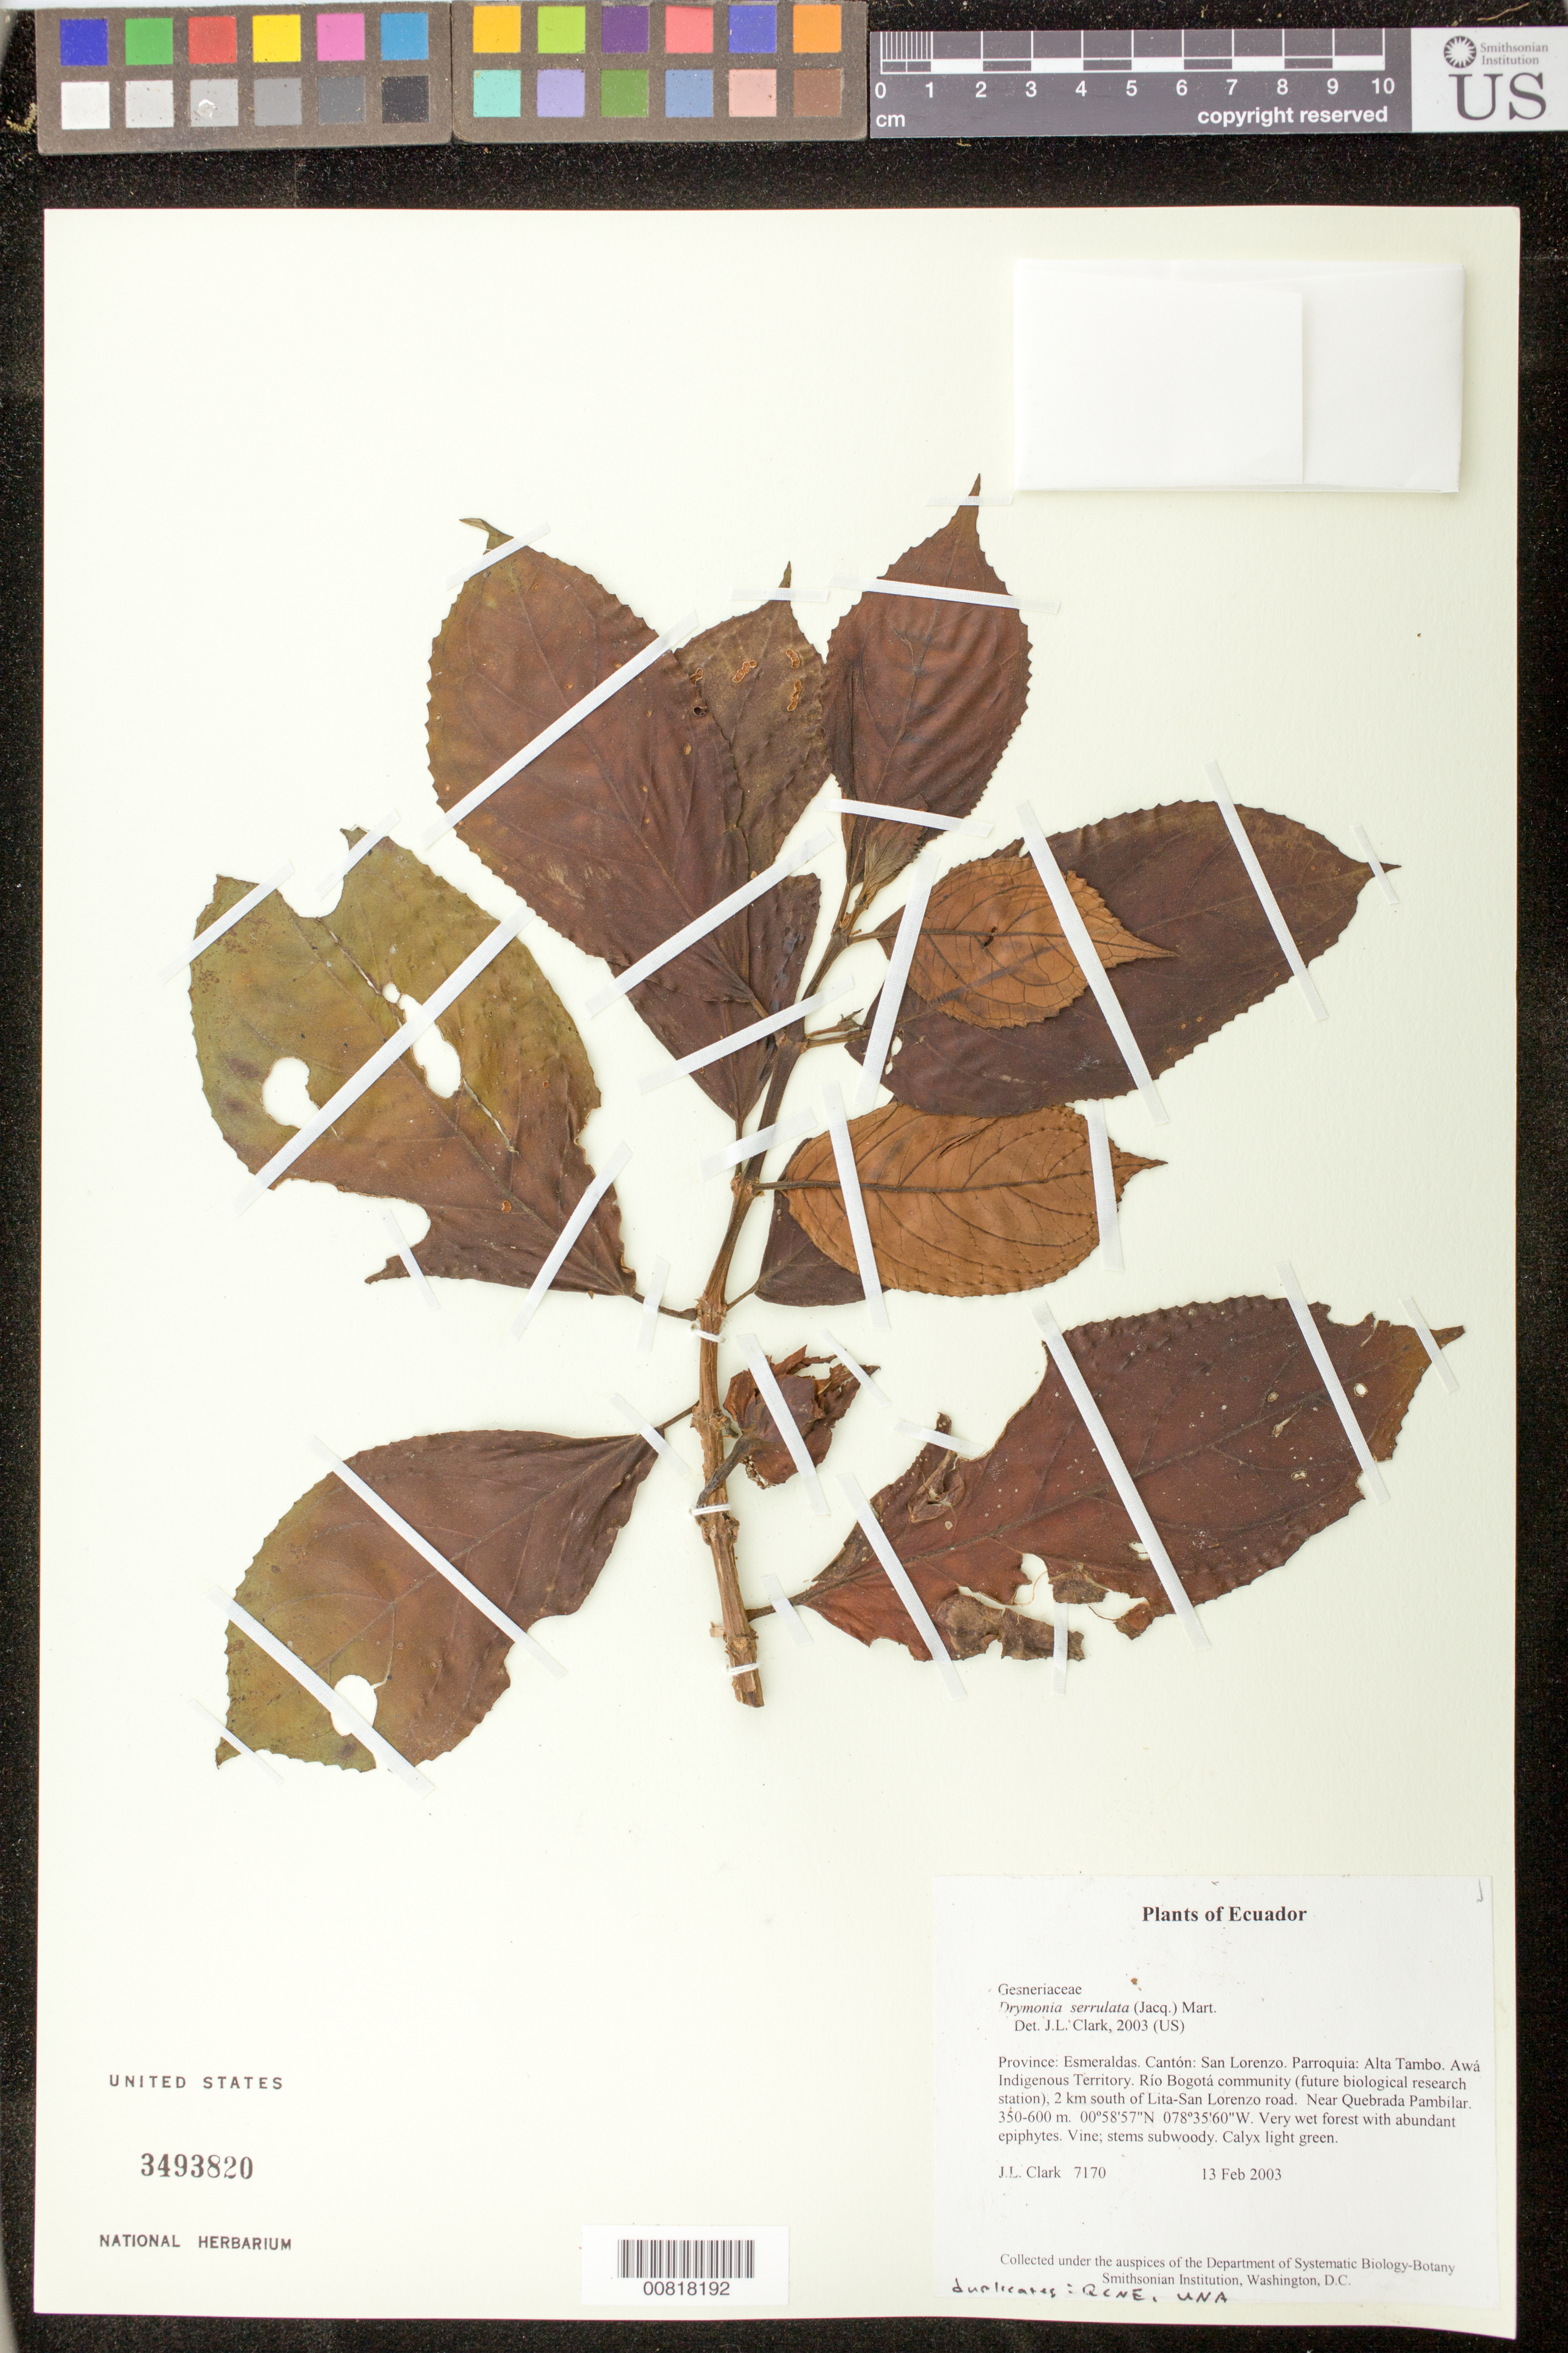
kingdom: Plantae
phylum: Tracheophyta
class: Magnoliopsida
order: Lamiales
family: Gesneriaceae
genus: Drymonia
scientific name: Drymonia serrulata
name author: (Jacq.) Mart.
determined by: Clark, J. L., (SEL), The Marie Selby Botanical Garden (UNITED STATES)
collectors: J. L. Clark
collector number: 7170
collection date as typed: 13 Feb 2003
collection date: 2003-02-13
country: Ecuador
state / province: Esmeraldas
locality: San Lorenzo. Parroquia: Alta Tambo. Awá Indigenous Territory. Río Bogotá community (future biological research station), 2 km south of Lita-San Lorenzo road. Near Quebrada Pambilar.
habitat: Very wet forest with abundant epiphytes.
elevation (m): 350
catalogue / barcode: US 3493820